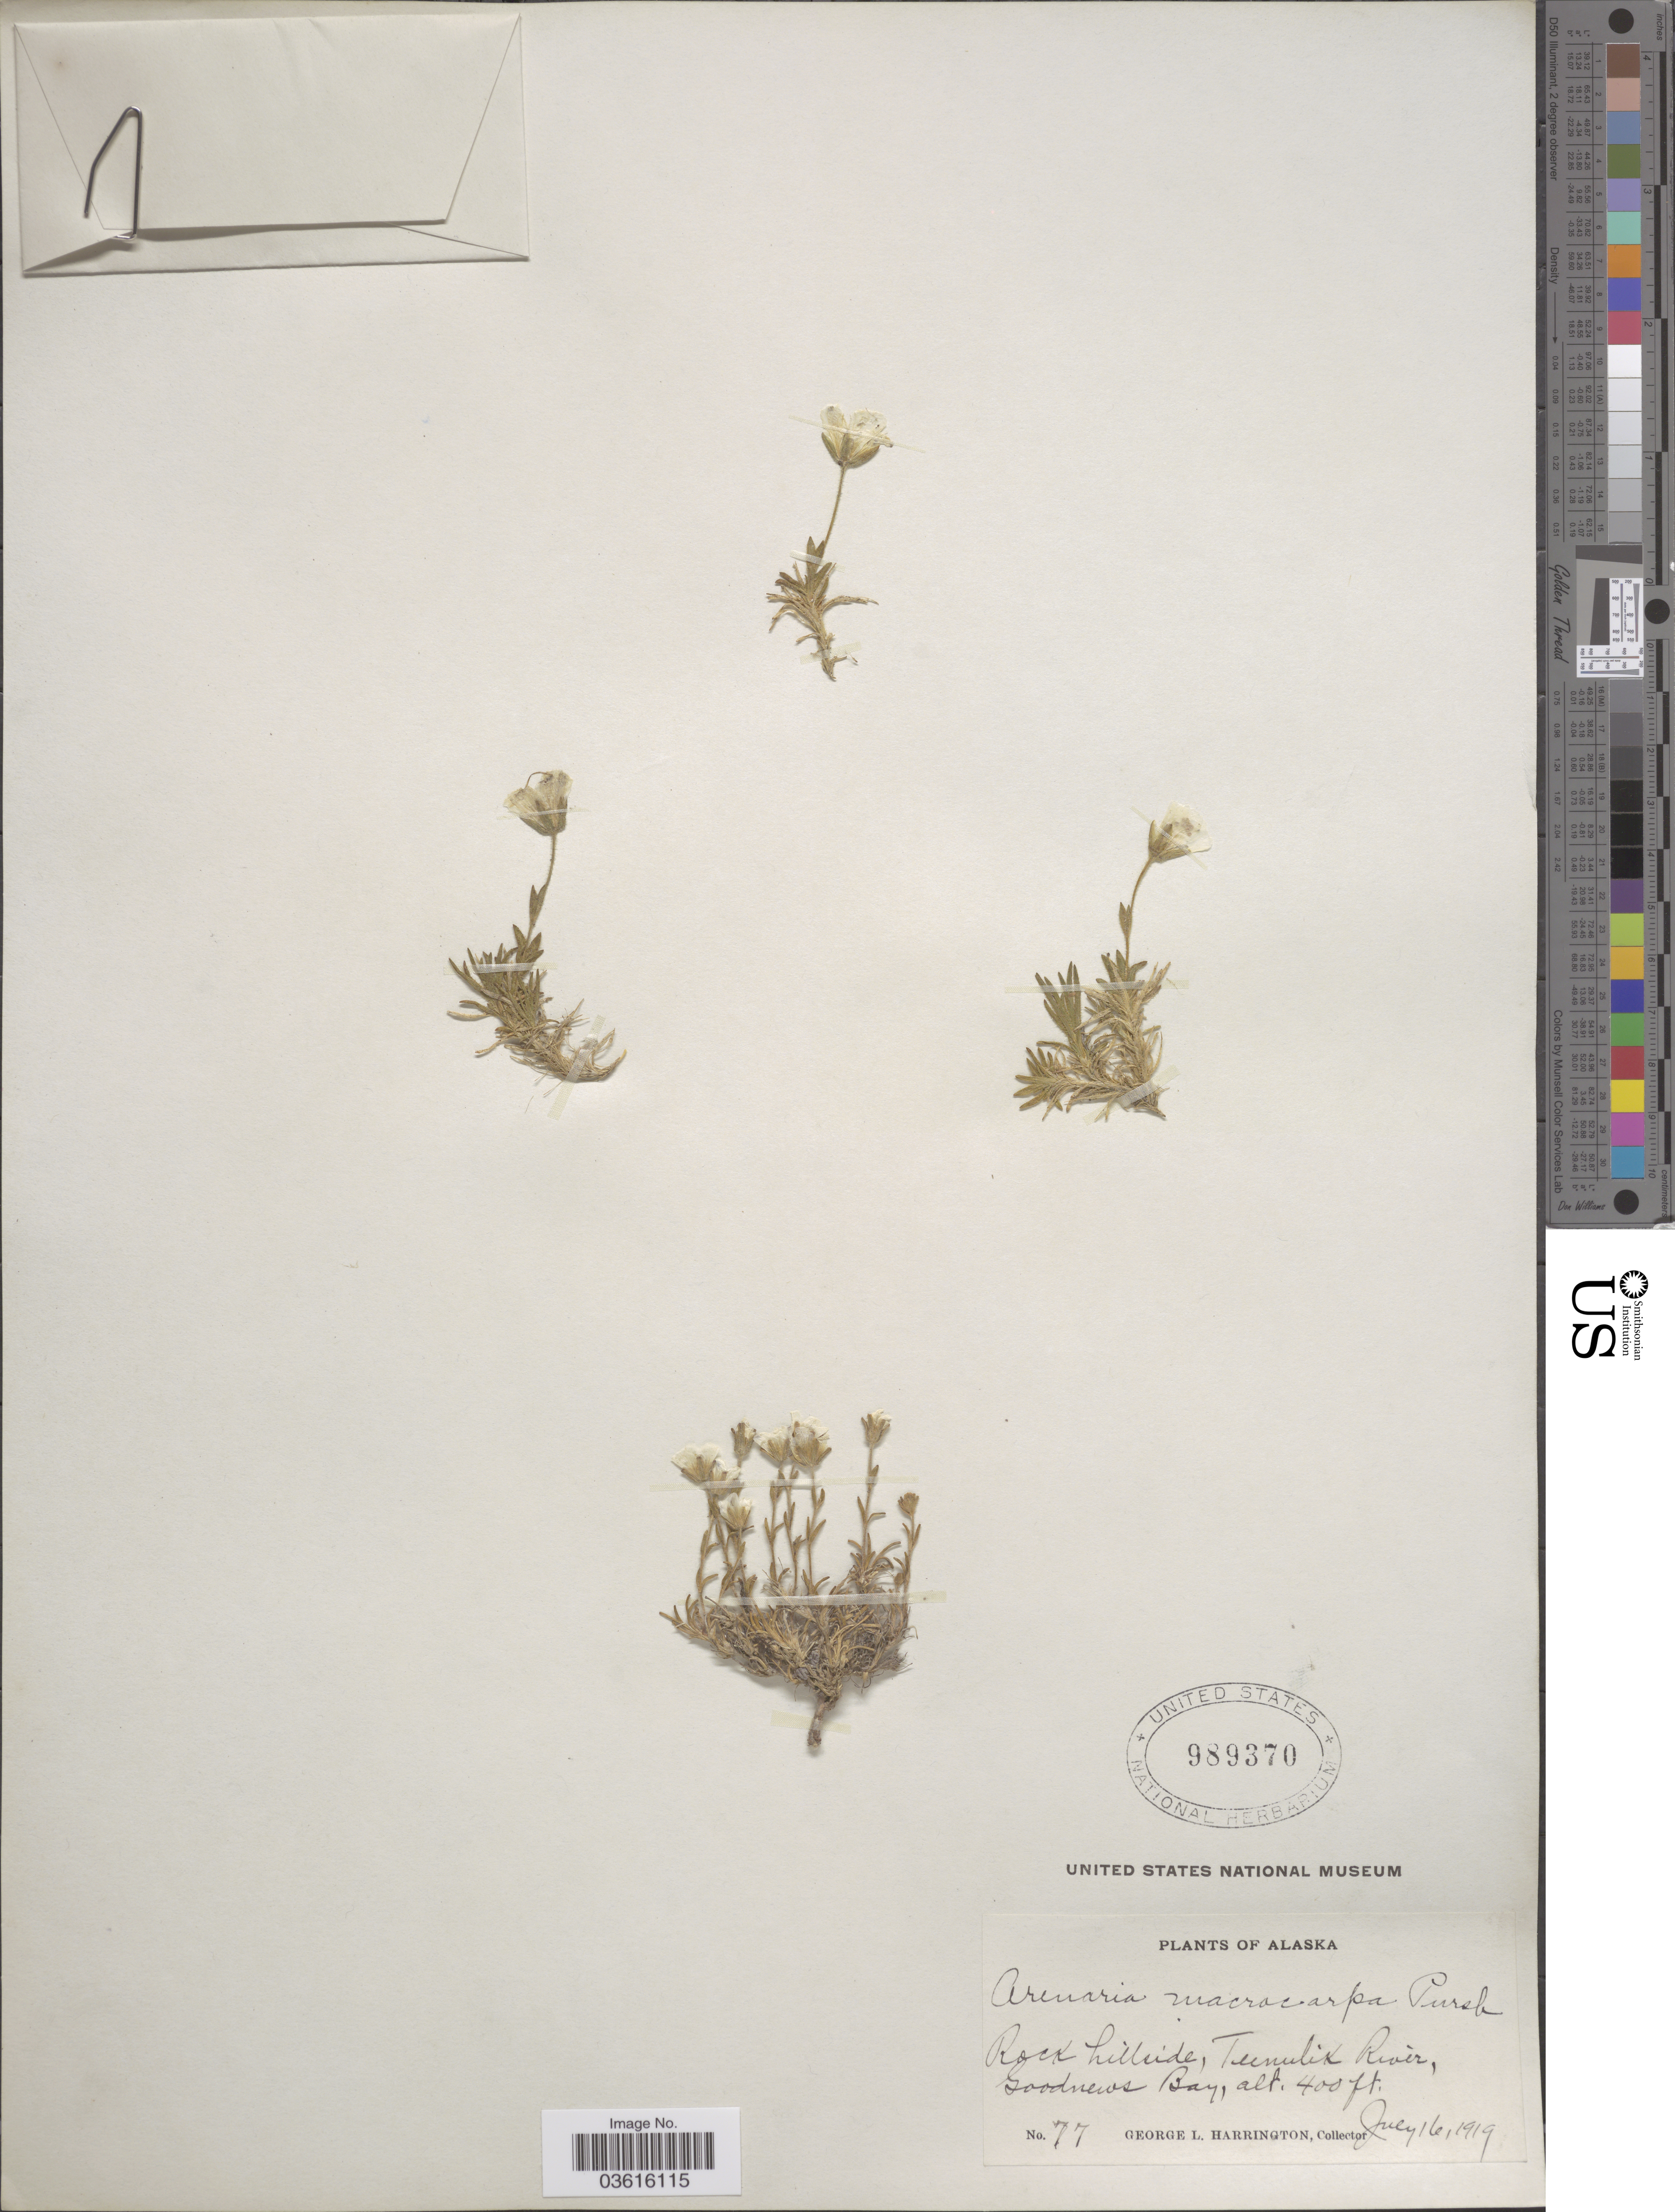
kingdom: Plantae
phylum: Tracheophyta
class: Magnoliopsida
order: Caryophyllales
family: Caryophyllaceae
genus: Pseudocherleria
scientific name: Pseudocherleria macrocarpa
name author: (Pursh) Dillenb. & Kadereit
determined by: U.S. National Herbarium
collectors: G. Harrington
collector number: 77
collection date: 1919-07-16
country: United States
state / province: Alaska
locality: Tunulix River, Goodnews Bay.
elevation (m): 122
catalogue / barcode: US 989370